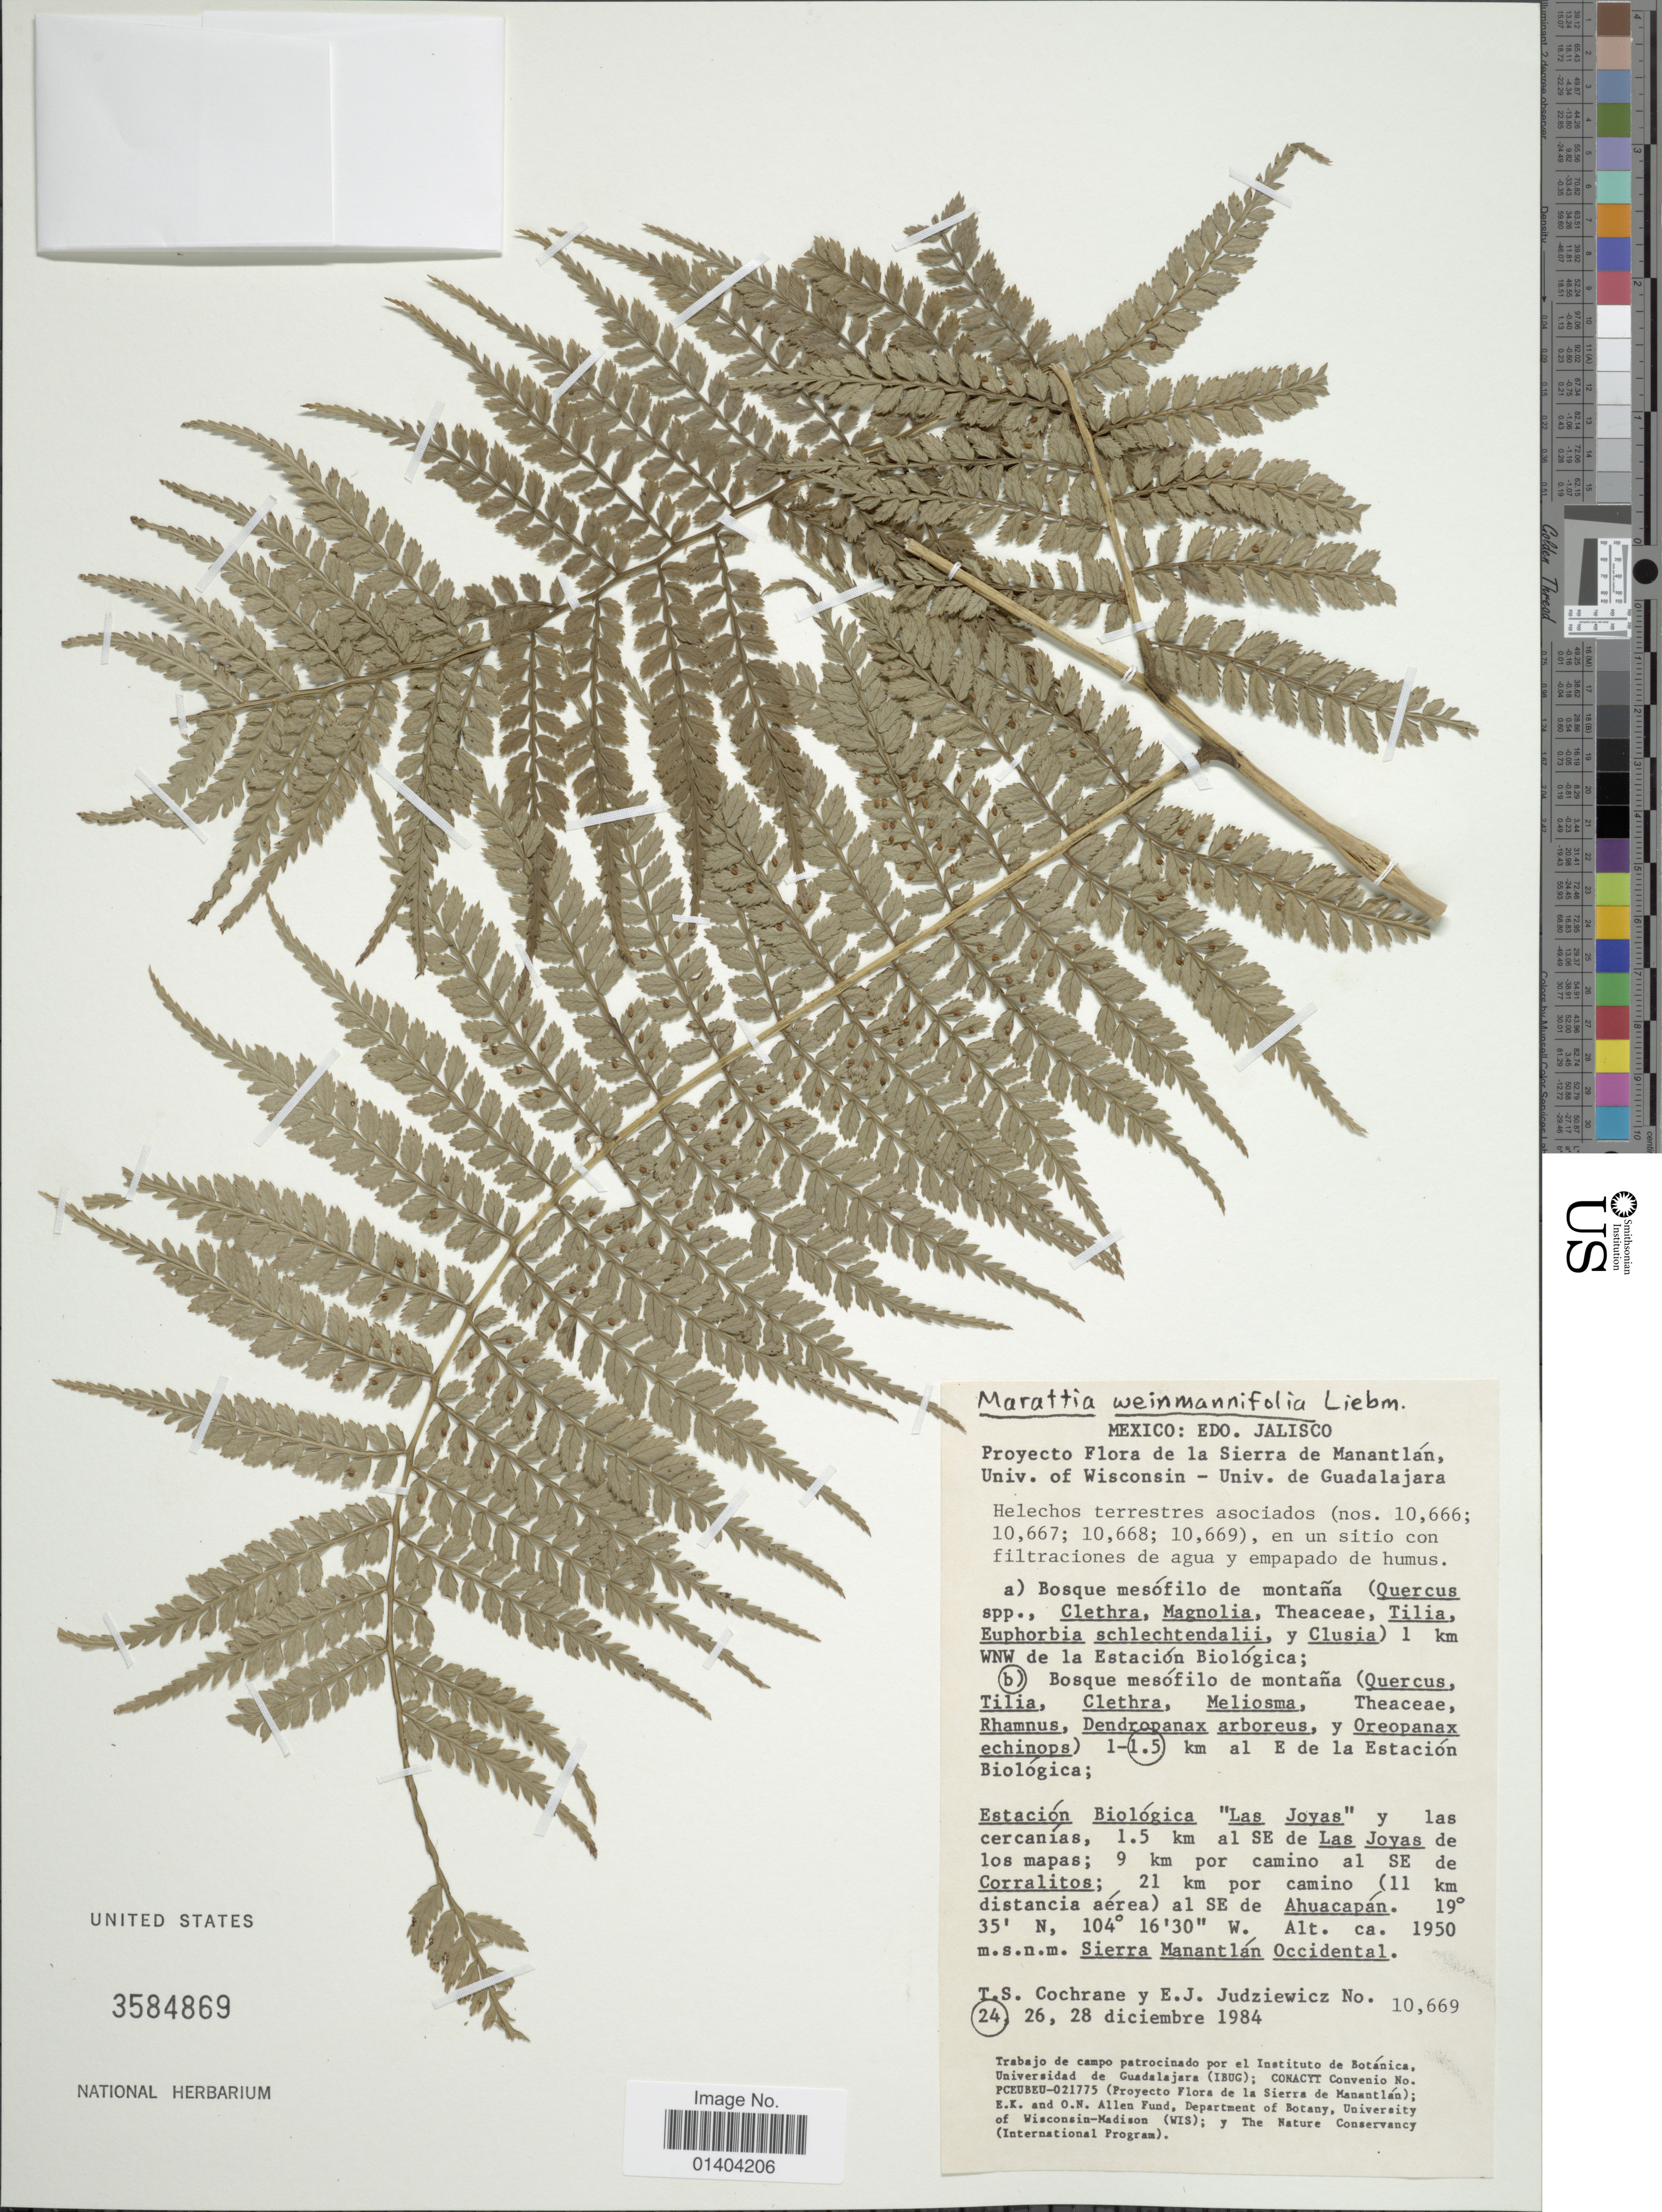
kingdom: Plantae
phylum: Tracheophyta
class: Polypodiopsida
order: Marattiales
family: Marattiaceae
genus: Marattia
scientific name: Marattia weinmanniifolia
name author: Liebm.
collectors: T. S. Cochrane & E. J. Judziewicz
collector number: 10669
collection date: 1984-12-24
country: Mexico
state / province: Jalisco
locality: Mexico: Edo. Jalisco, 1.5 km al E de la Estacion Biologica, Estacion Biologica "Las Joyas" y las cercanias, 1.5 km al SE de Las Joyas de losa mapas; 9 km por camino al SE de Corralitos; 21 km por camino (11 km distancia aerea) al SE de Ahuacapan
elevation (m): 1950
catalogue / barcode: US 3584869